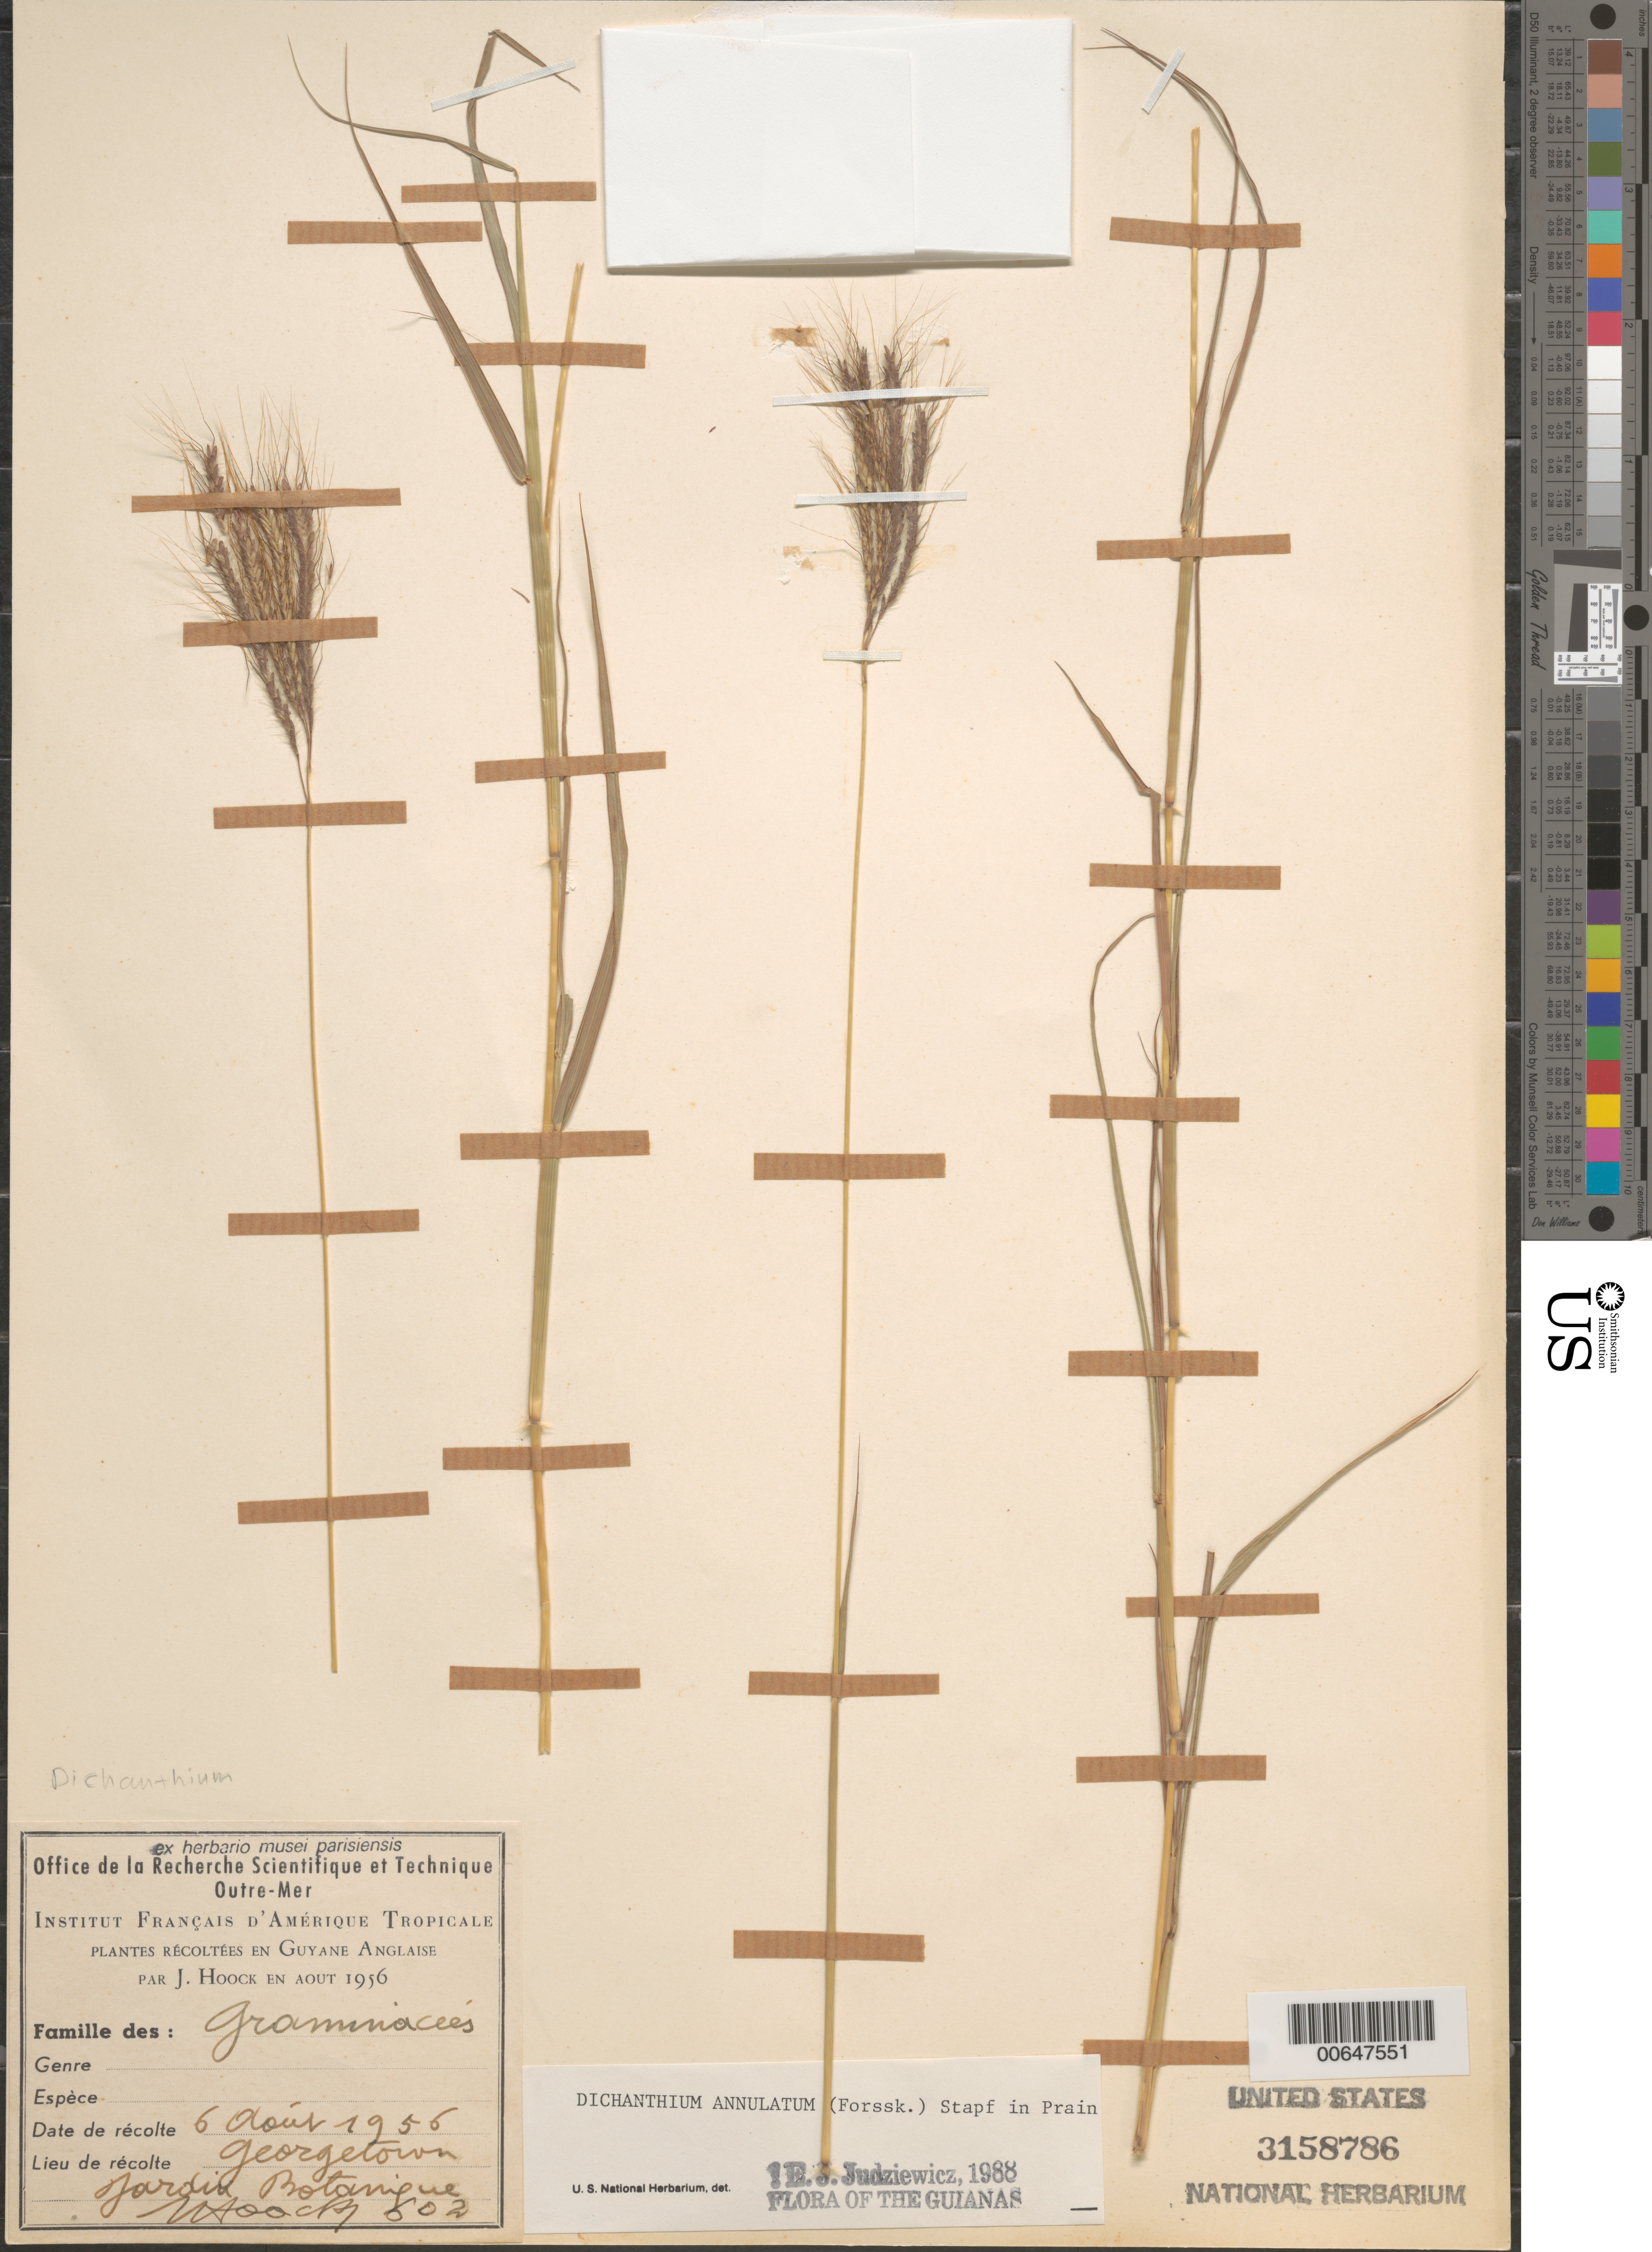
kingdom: Plantae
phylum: Tracheophyta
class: Liliopsida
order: Poales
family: Poaceae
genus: Dichanthium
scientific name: Dichanthium annulatum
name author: (Forssk.) Stapf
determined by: Judziewicz, E. J.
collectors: J. Hoock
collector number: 602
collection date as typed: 6-Aug-56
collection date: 1956-08-06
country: Guyana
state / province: Demerara-Mahaica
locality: Georgetown, Jardin Botanique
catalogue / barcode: US 3158786